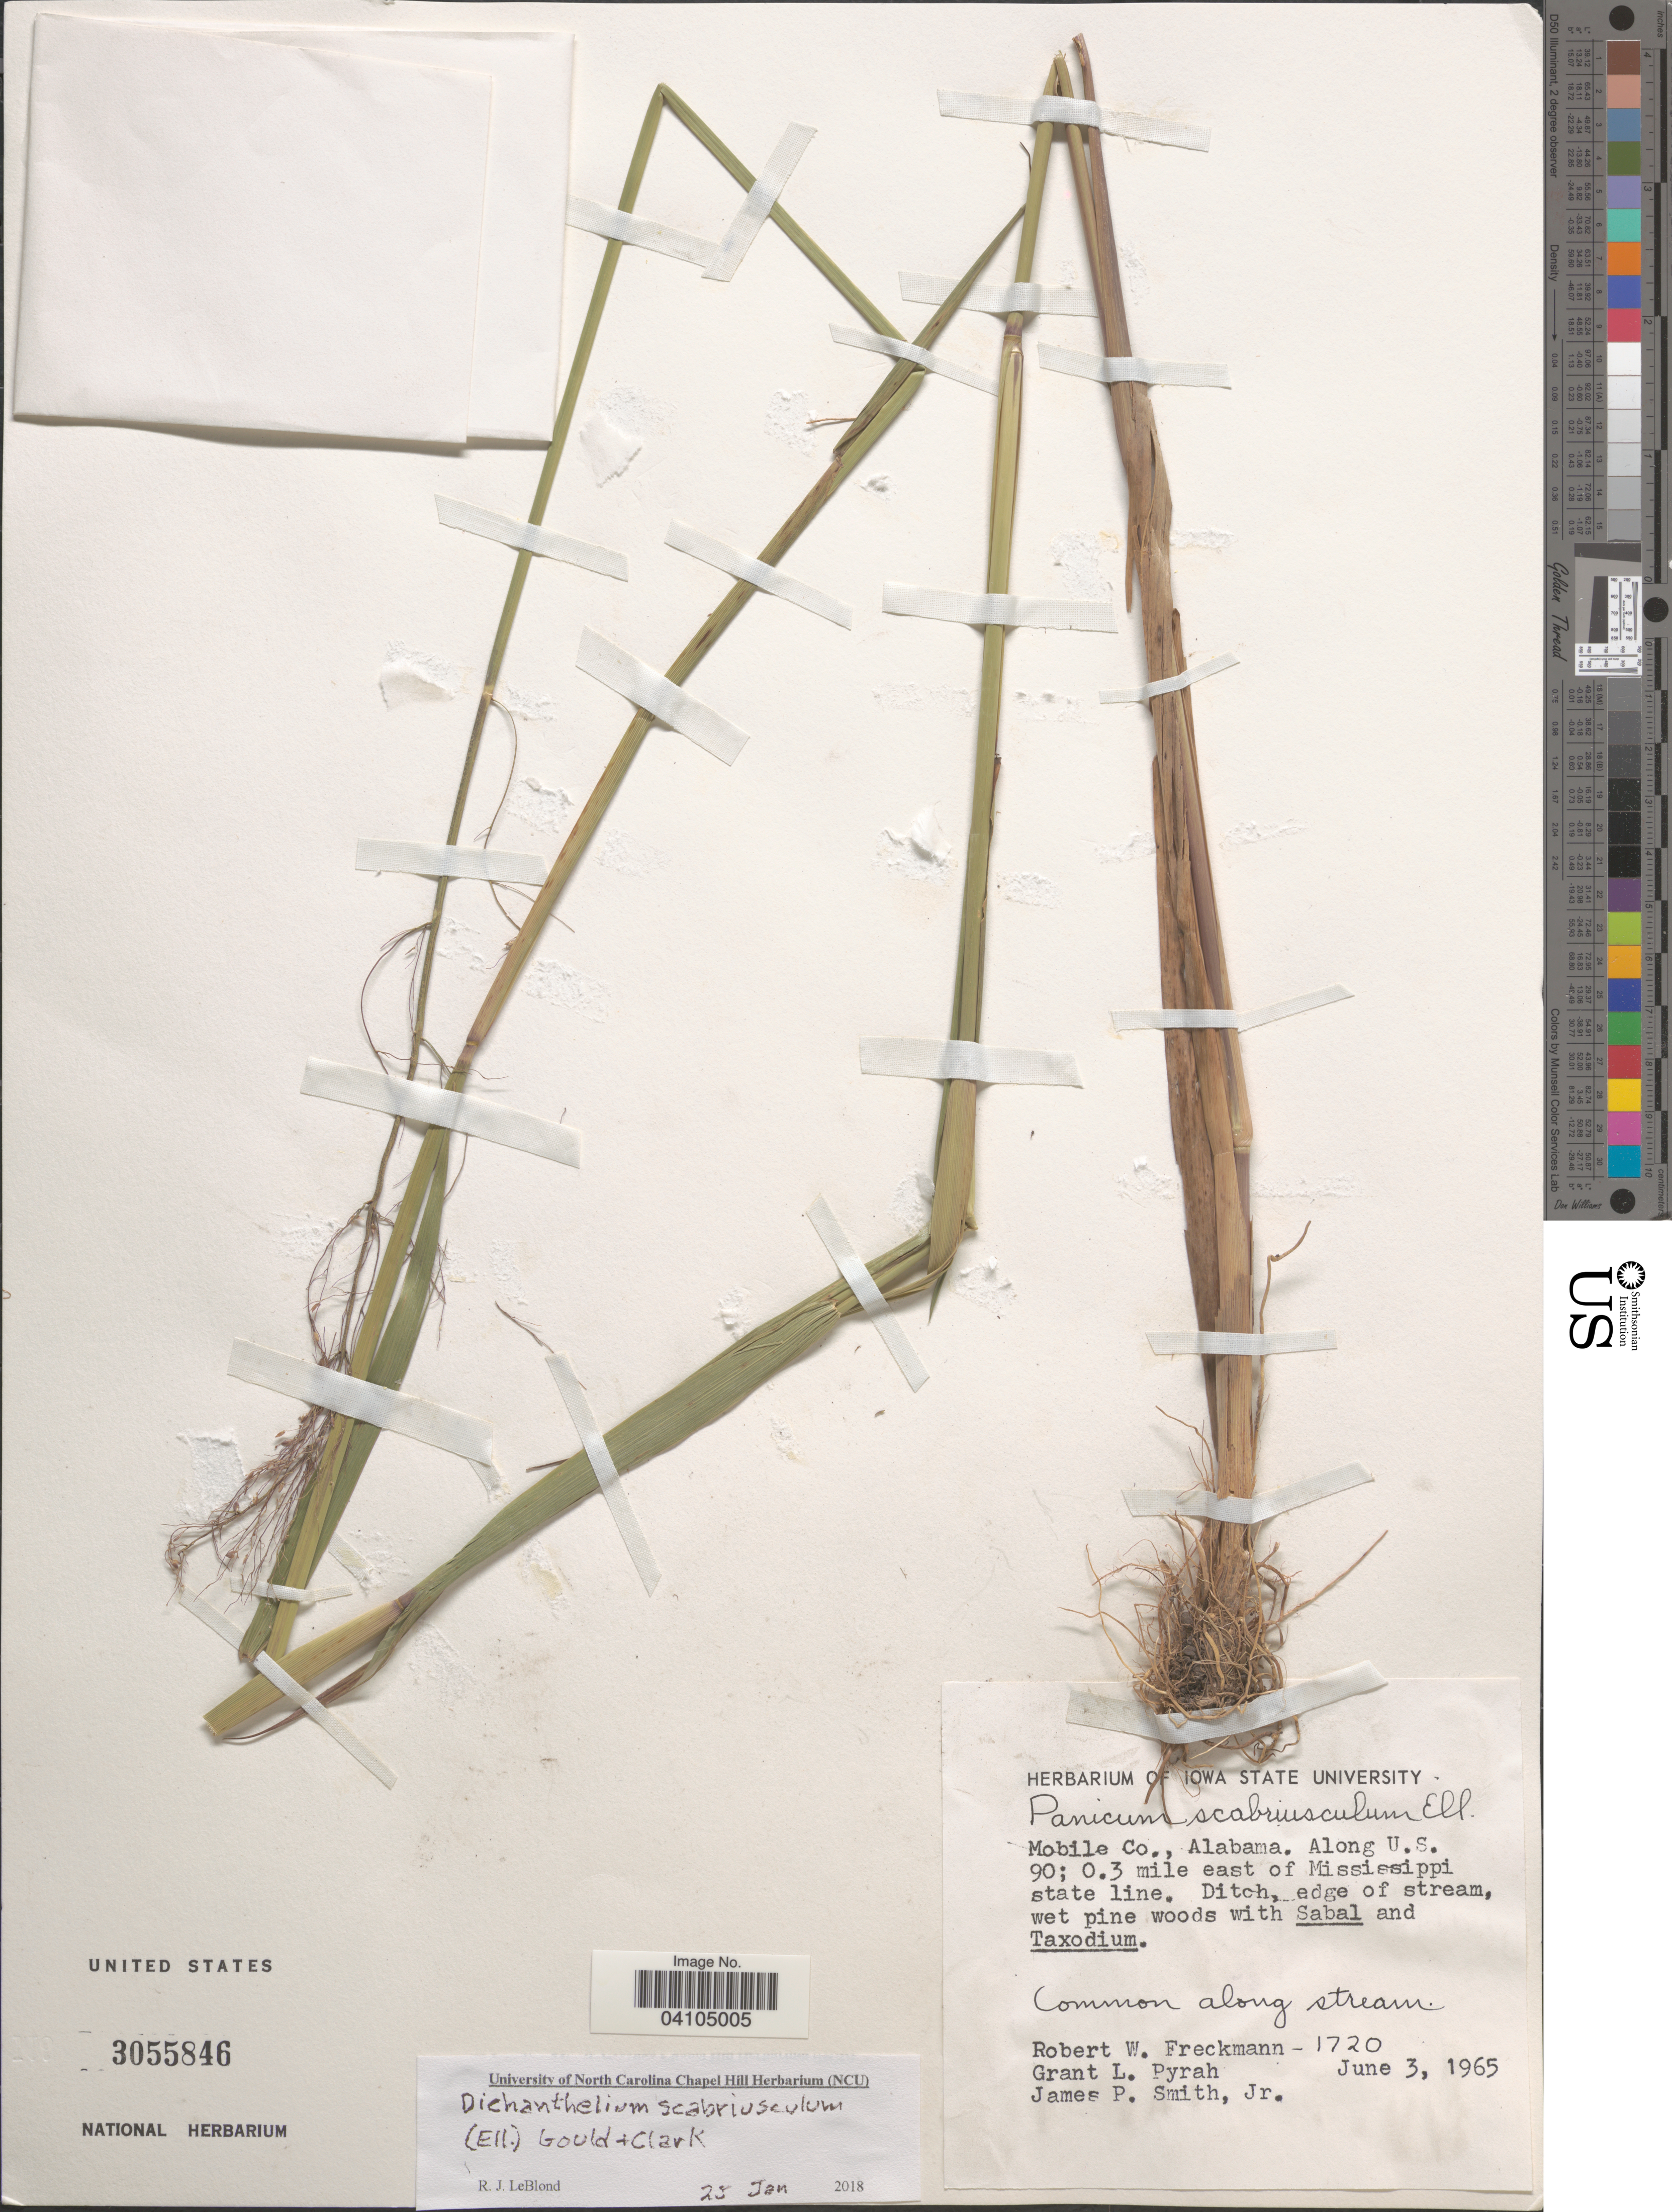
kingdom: Plantae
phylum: Tracheophyta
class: Liliopsida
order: Poales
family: Poaceae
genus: Dichanthelium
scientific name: Dichanthelium scabriusculum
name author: (Elliott) Gould & C.A. Clark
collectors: R. Freckmann, G. Pyrah & J. P. Smith Jr.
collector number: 1720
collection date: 1965-06-03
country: United States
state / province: Alabama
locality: Mobile Co. Along U.S. 90; 0.3 mile east of Mississippi state line.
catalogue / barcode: US 3055846